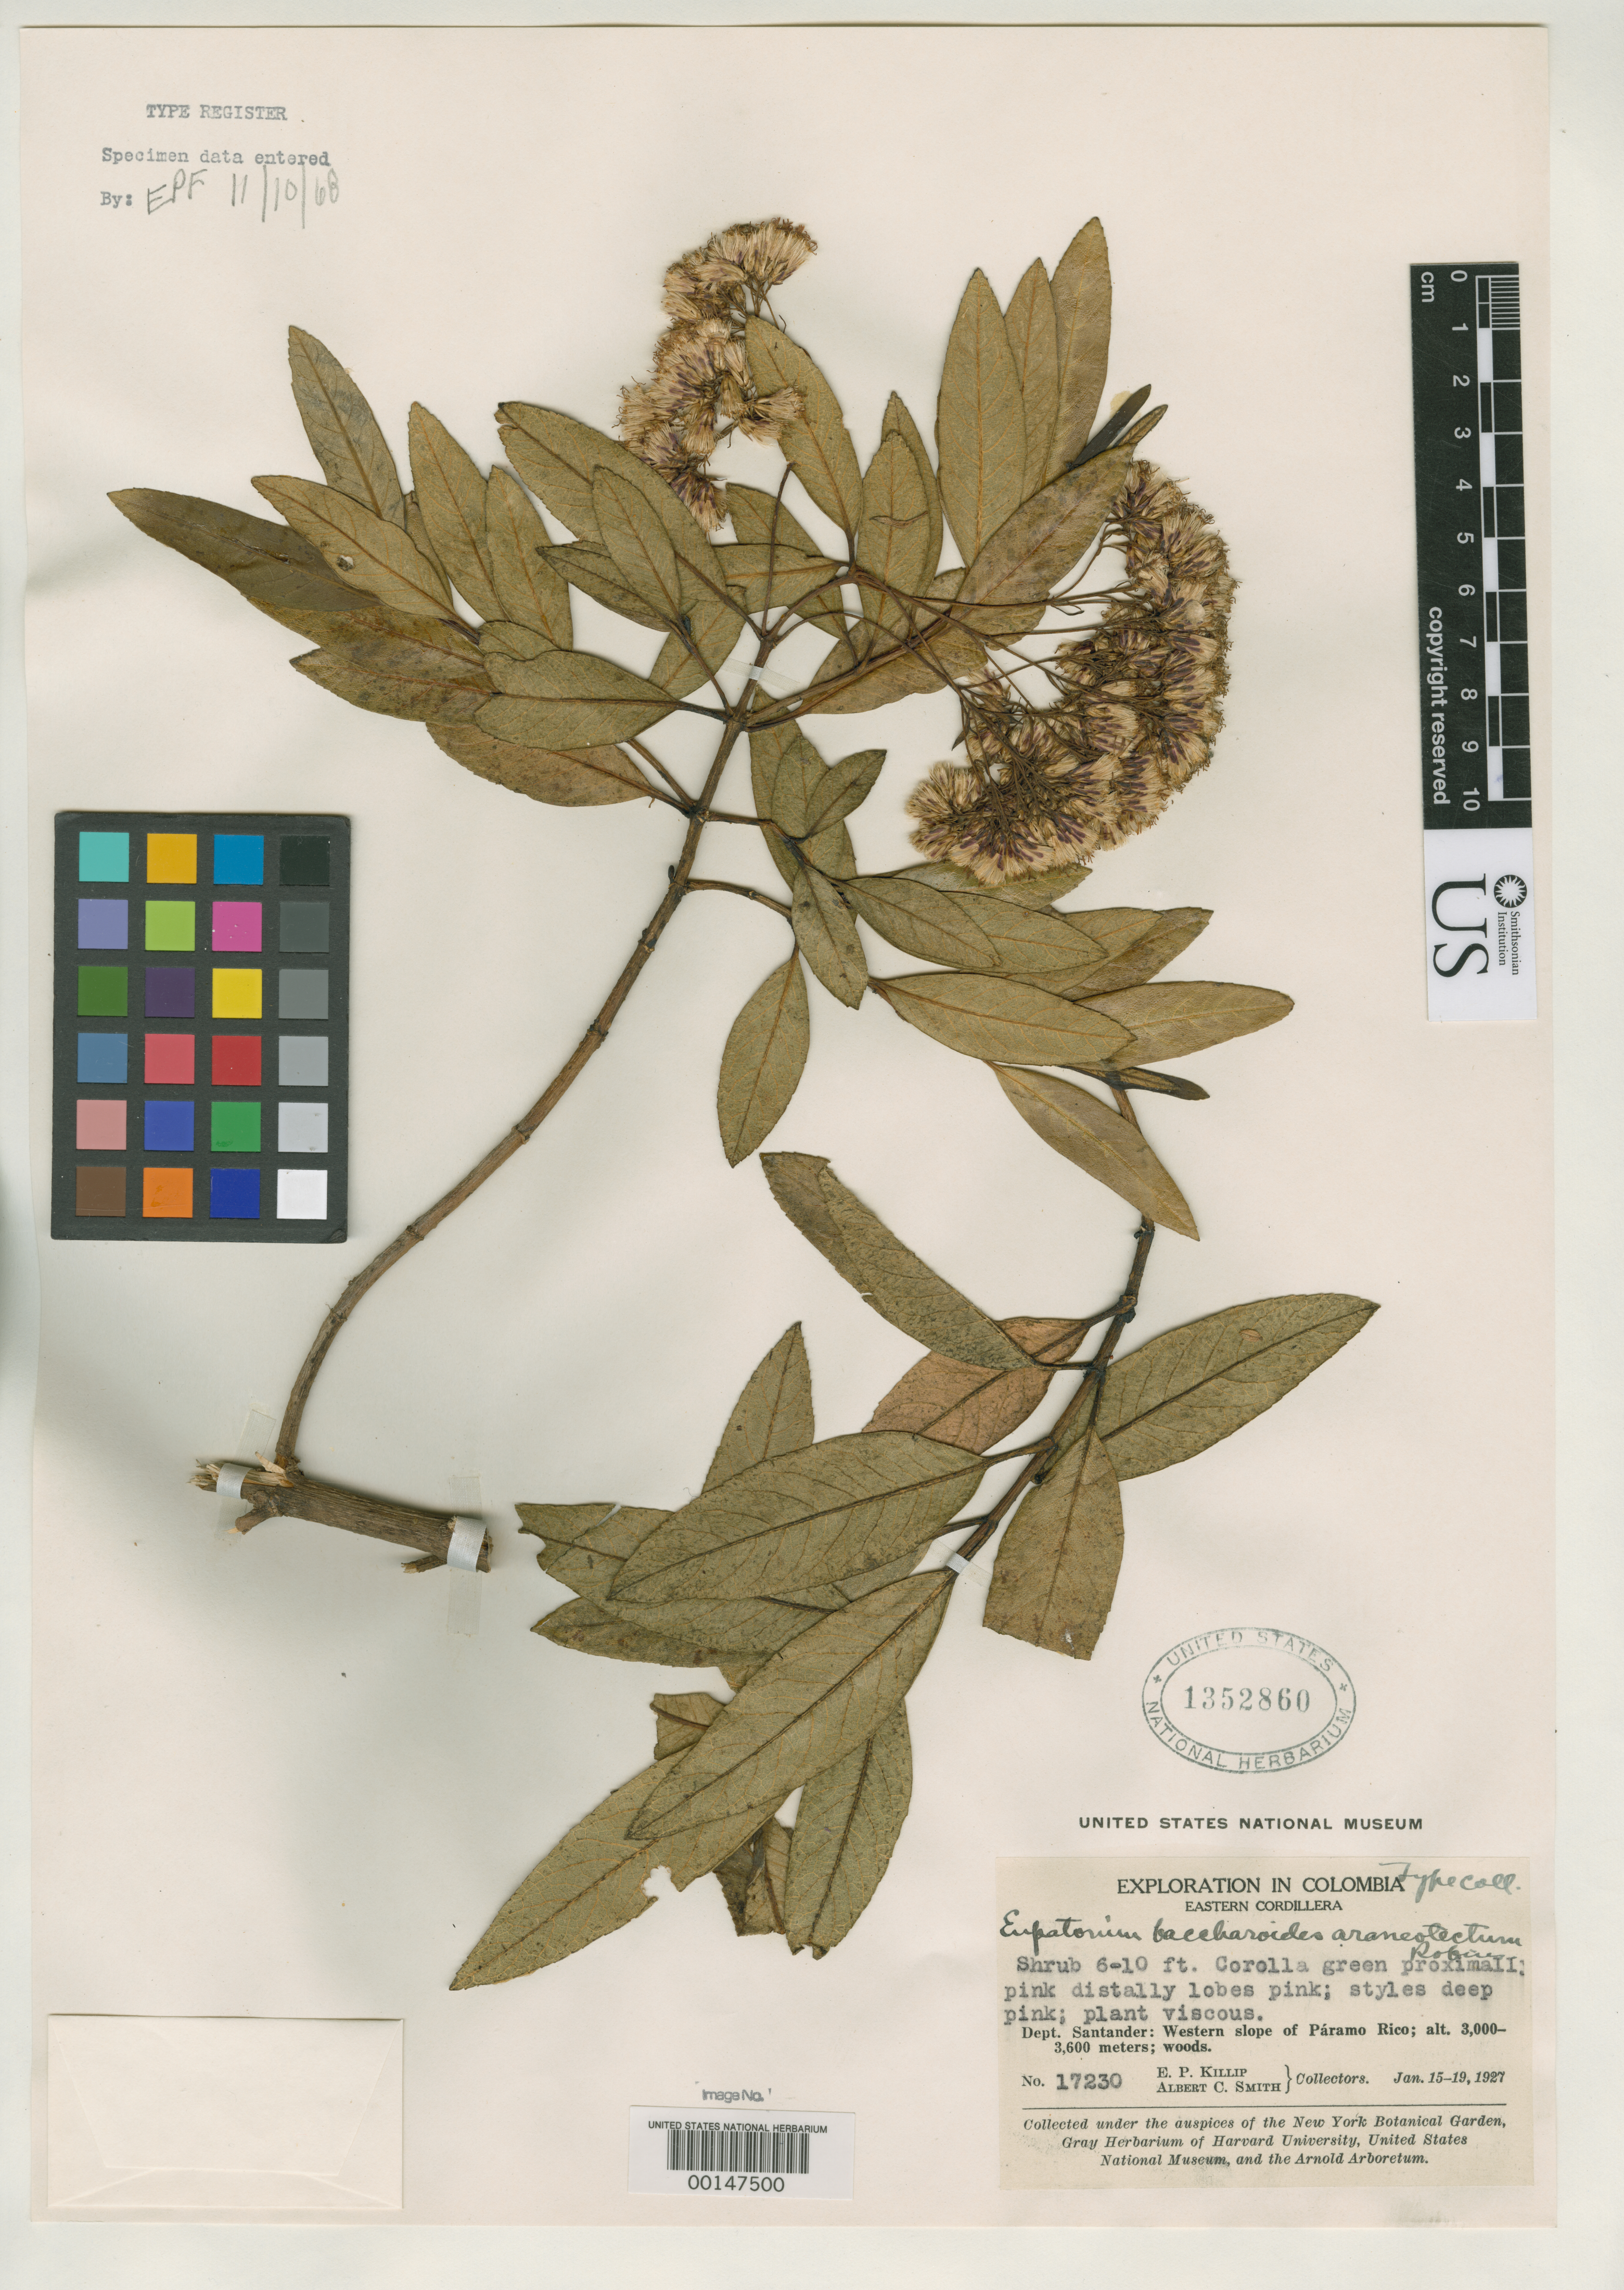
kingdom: Plantae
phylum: Tracheophyta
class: Magnoliopsida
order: Asterales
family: Asteraceae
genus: Eupatorium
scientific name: Eupatorium baccharoides var. araneotectum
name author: B.L. Rob.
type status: Isotype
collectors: E. P. Killip & A. C. Smith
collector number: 17230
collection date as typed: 19 Jan 1927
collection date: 1927-01-19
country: Colombia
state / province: Santander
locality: W slope of Páramo Rico.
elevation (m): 3000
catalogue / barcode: US 1352860